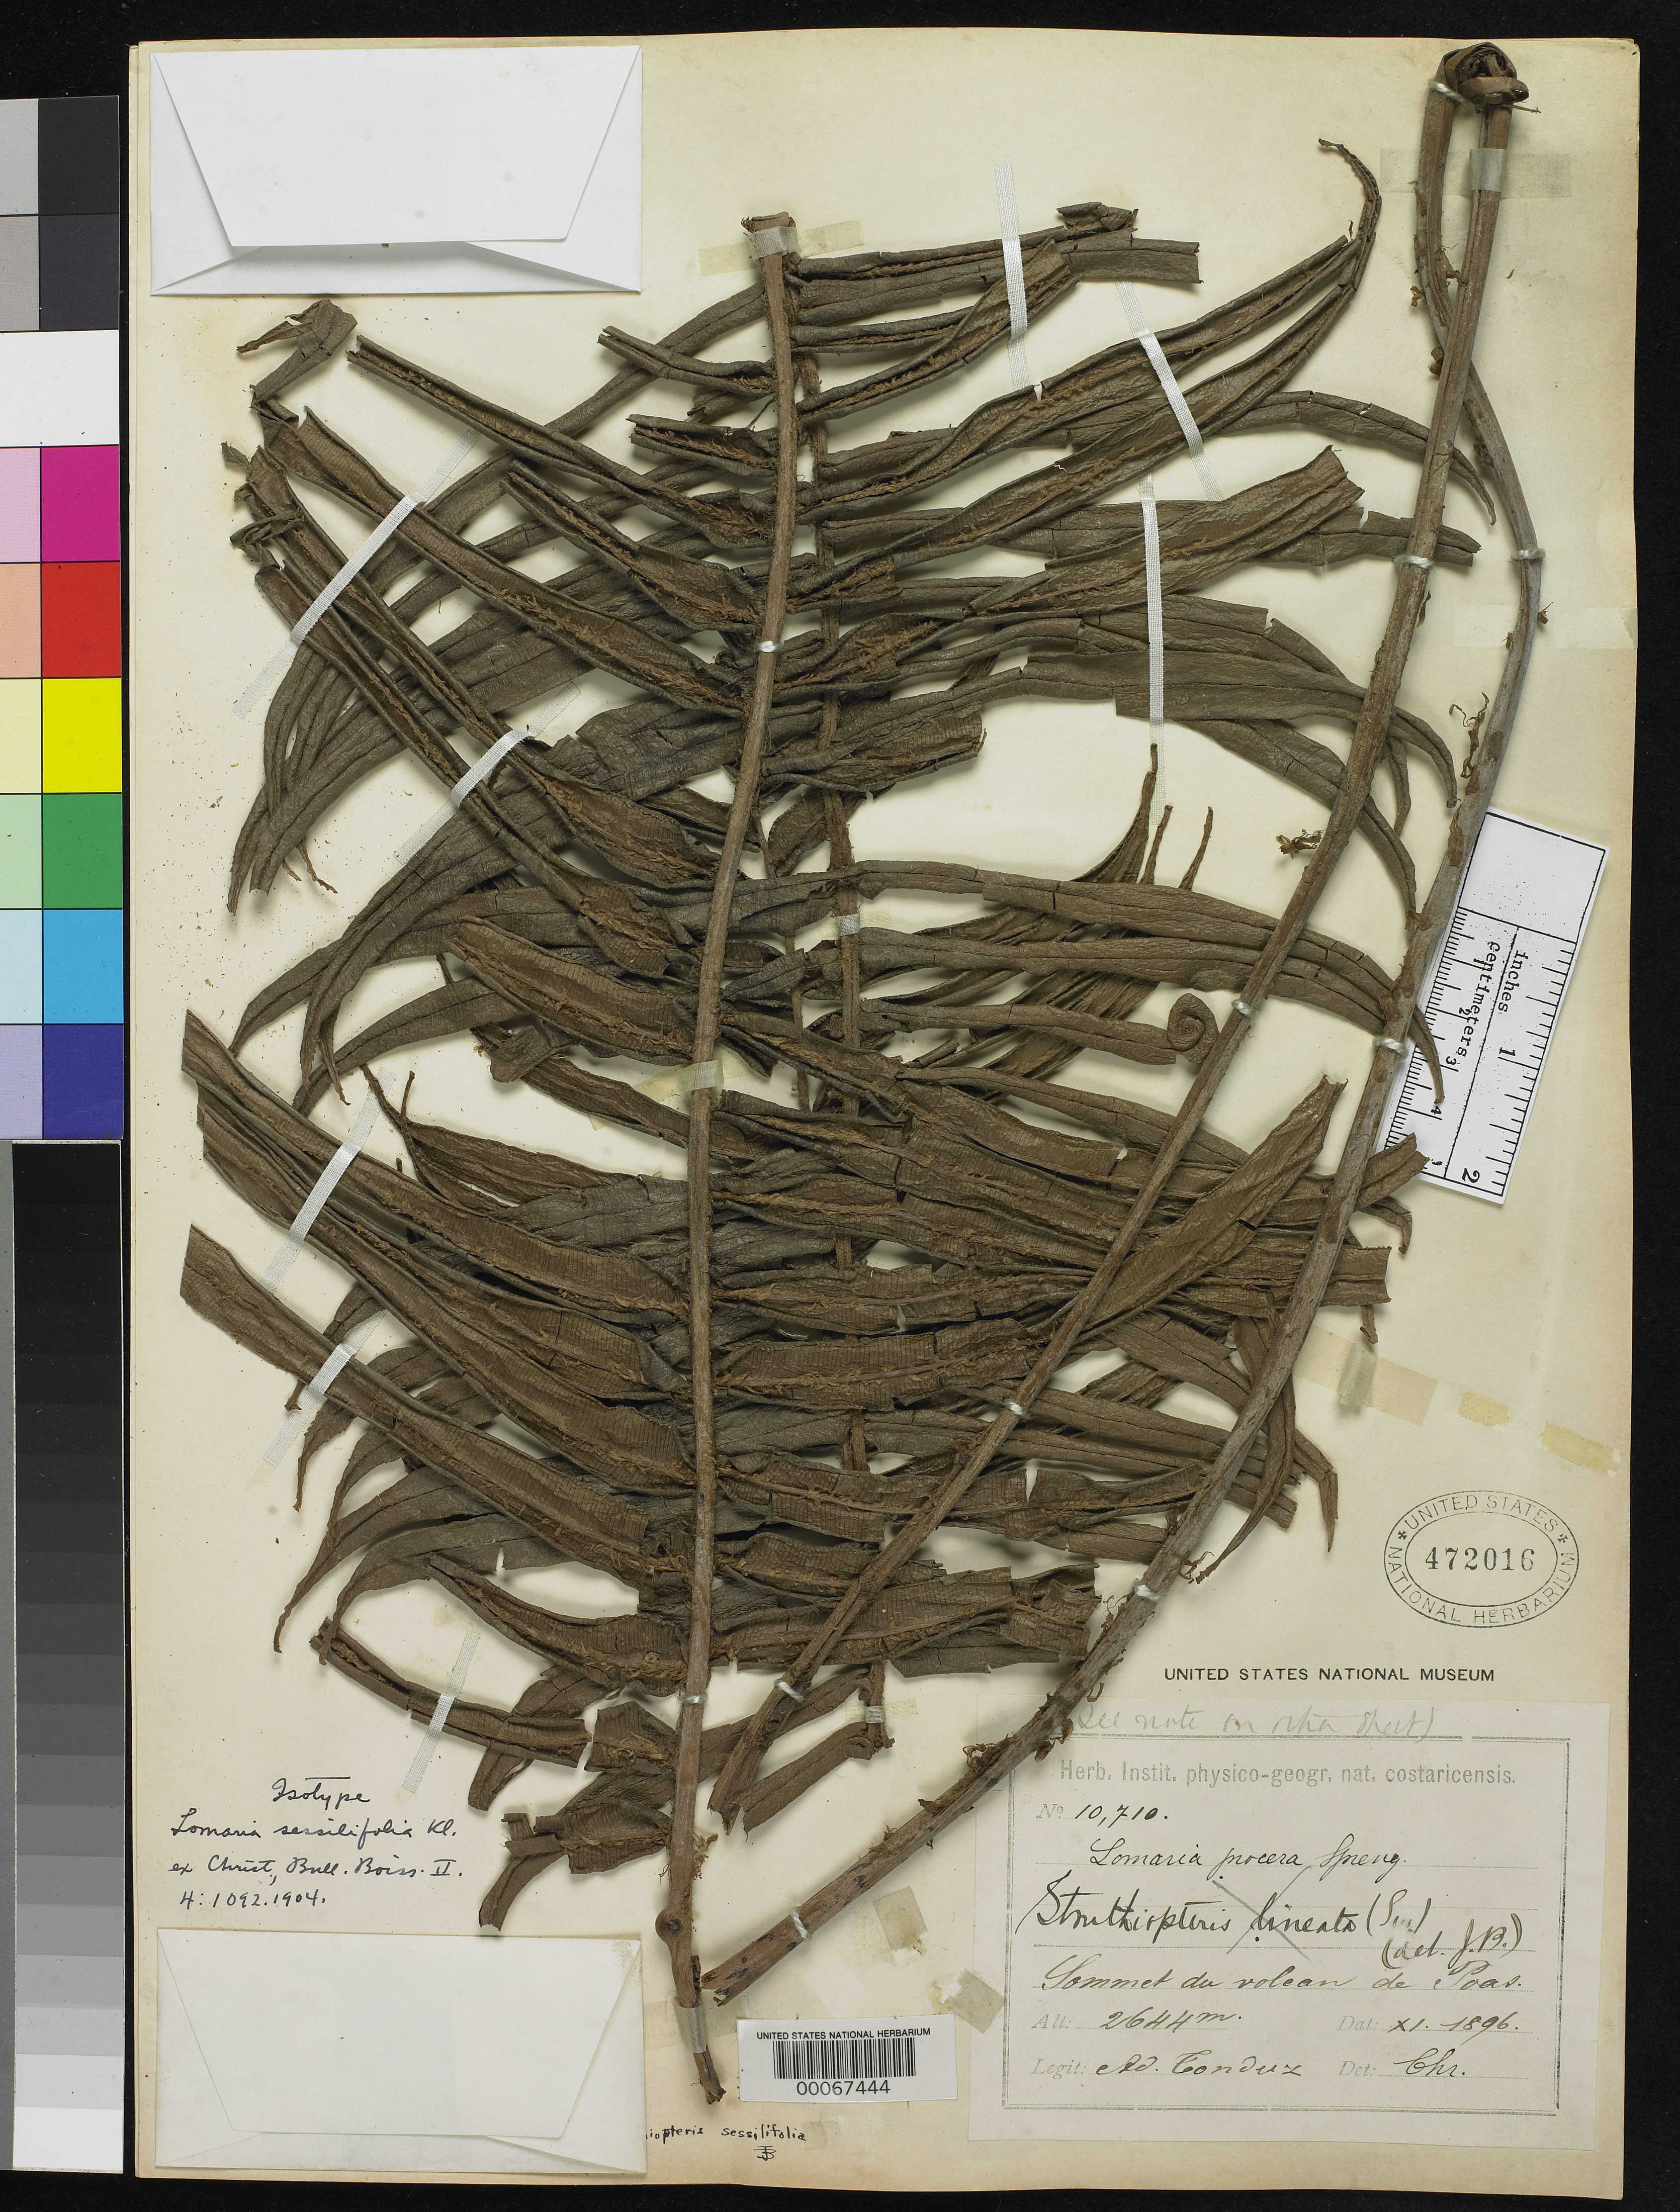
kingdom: Plantae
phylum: Tracheophyta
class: Polypodiopsida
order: Polypodiales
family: Blechnaceae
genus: Lomaria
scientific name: Lomaria sessilifolia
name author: Klotzsch ex Christ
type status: Type Collection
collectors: A. Tonduz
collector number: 10710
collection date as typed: Nov 1896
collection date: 1896-11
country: Costa Rica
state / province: San José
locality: Sommet du Volcan de Poas.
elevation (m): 2644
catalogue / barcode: US 472016